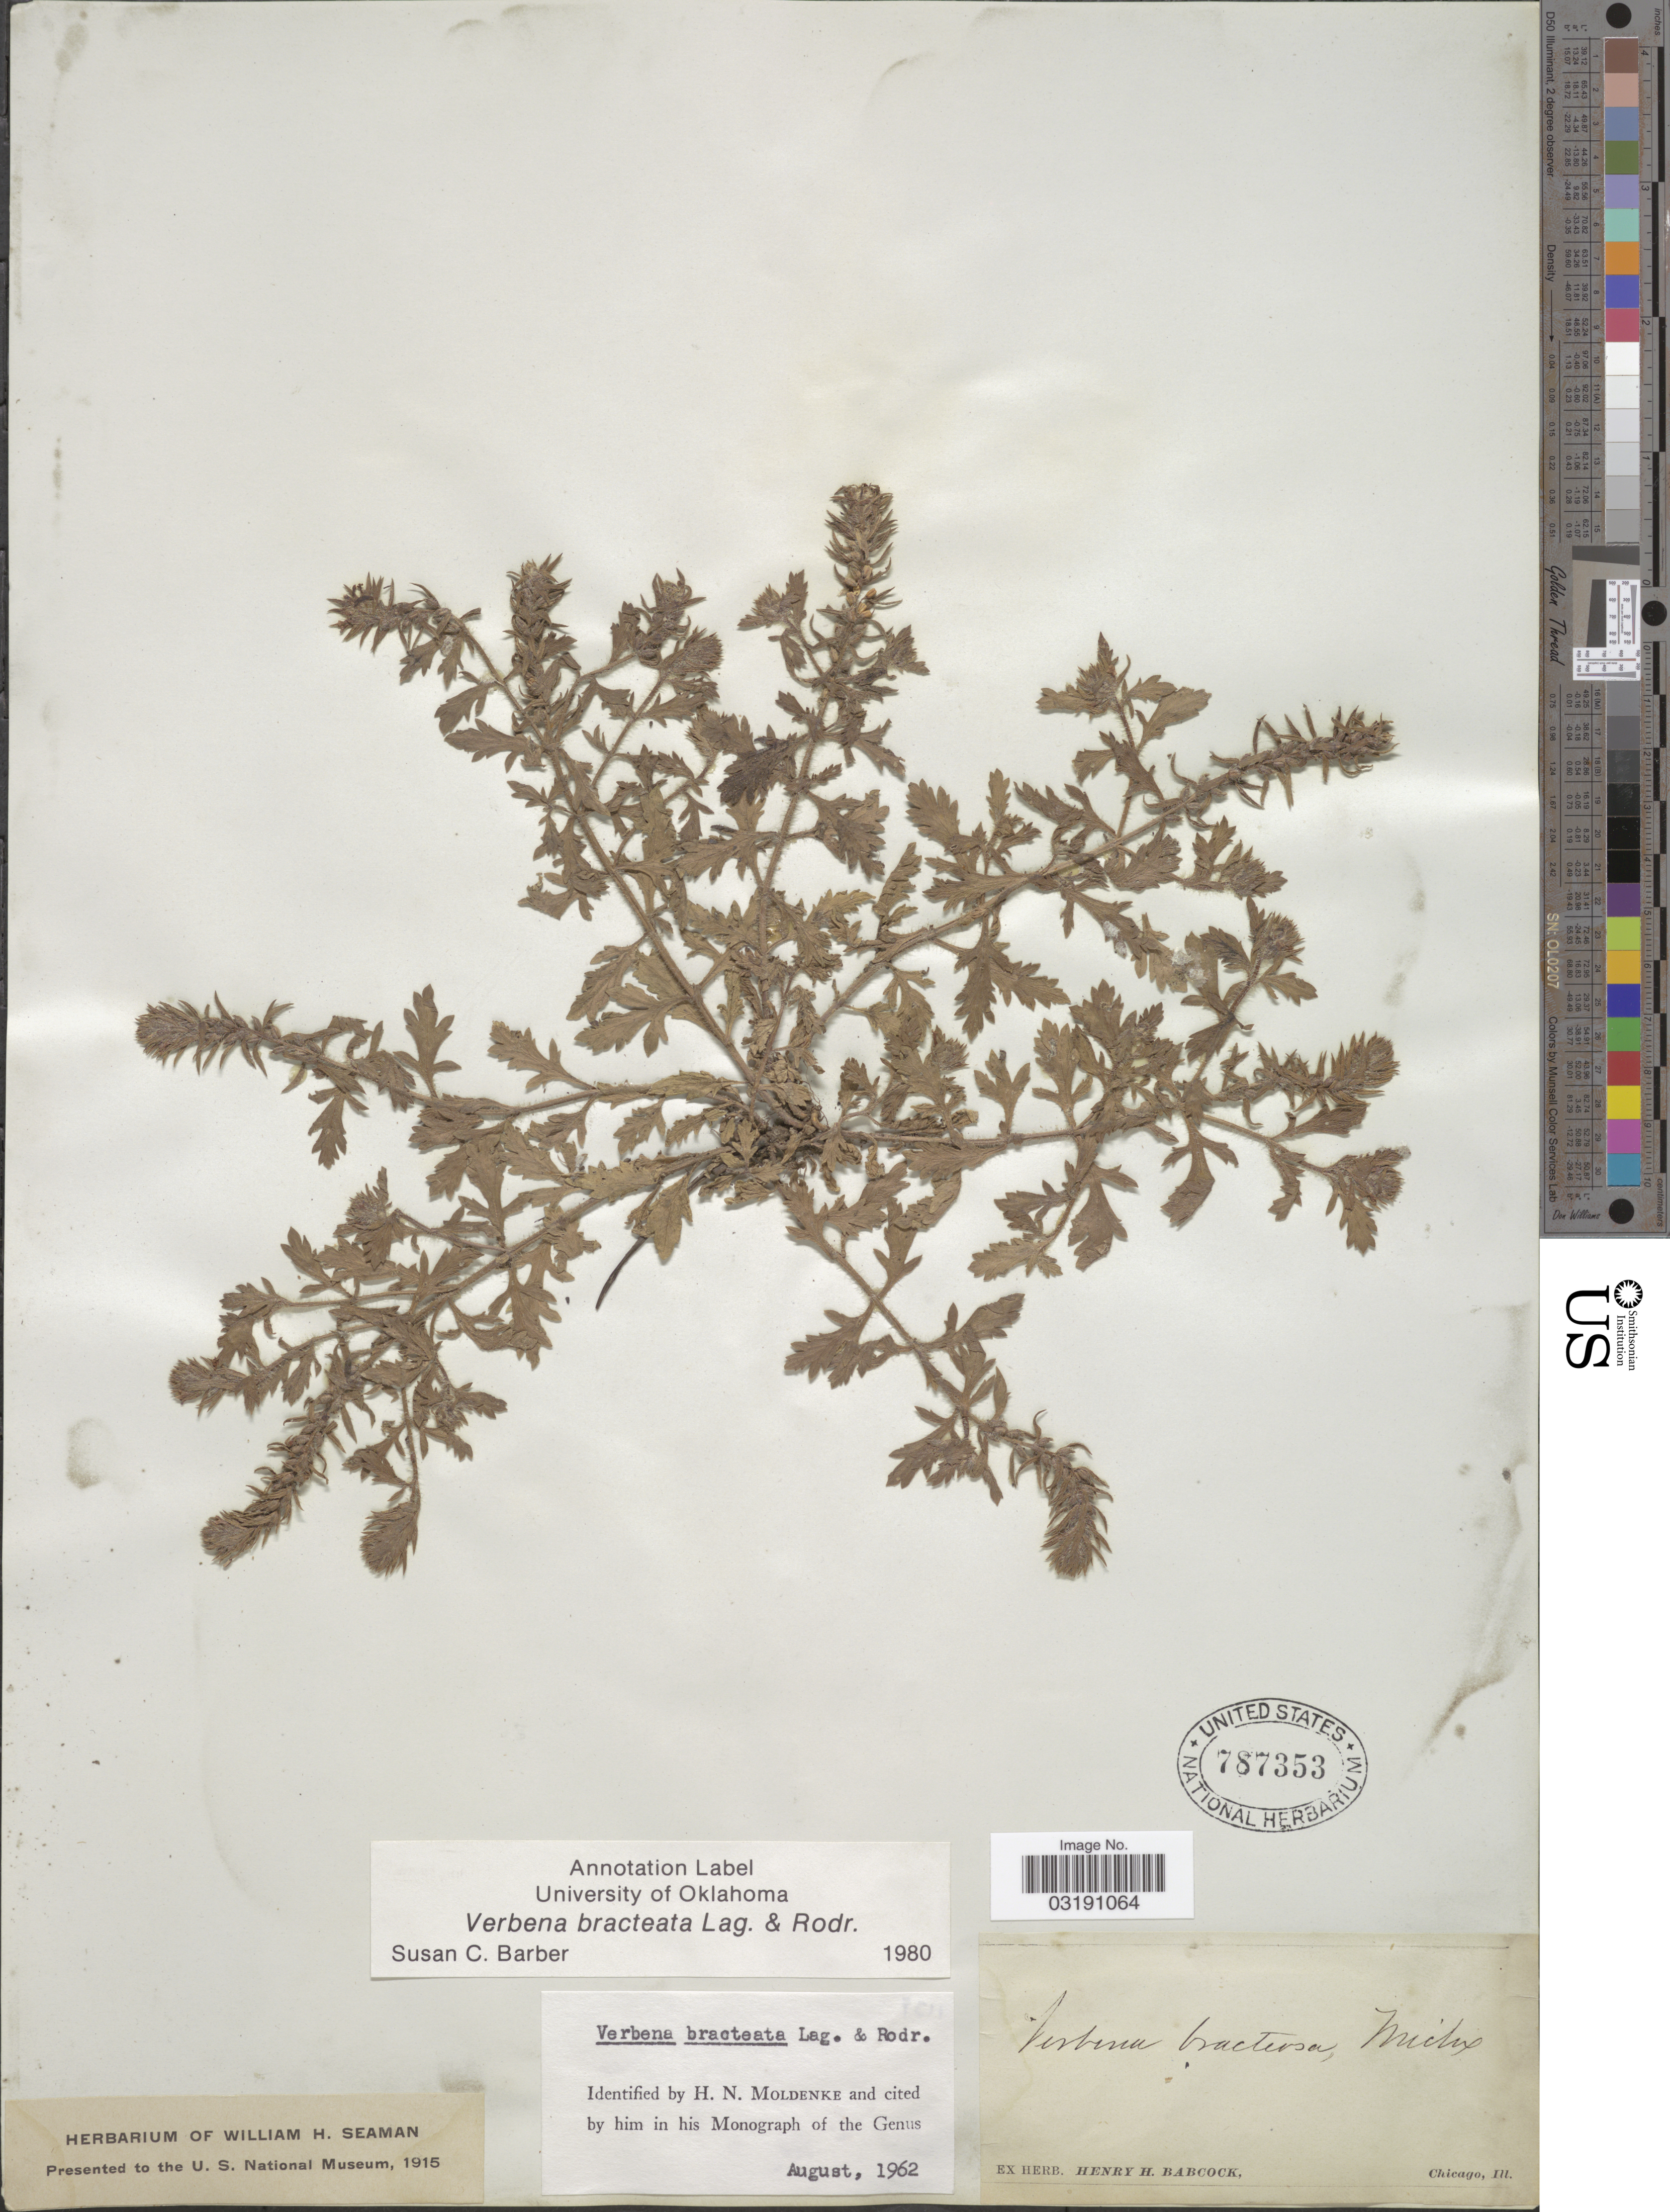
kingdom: Plantae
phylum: Tracheophyta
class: Magnoliopsida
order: Lamiales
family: Verbenaceae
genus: Verbena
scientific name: Verbena bracteata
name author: Cav. ex Lag. & Rodr.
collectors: ex herb. Henry Homes Babcock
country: United States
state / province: Illinois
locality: Chicago.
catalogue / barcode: US 787353